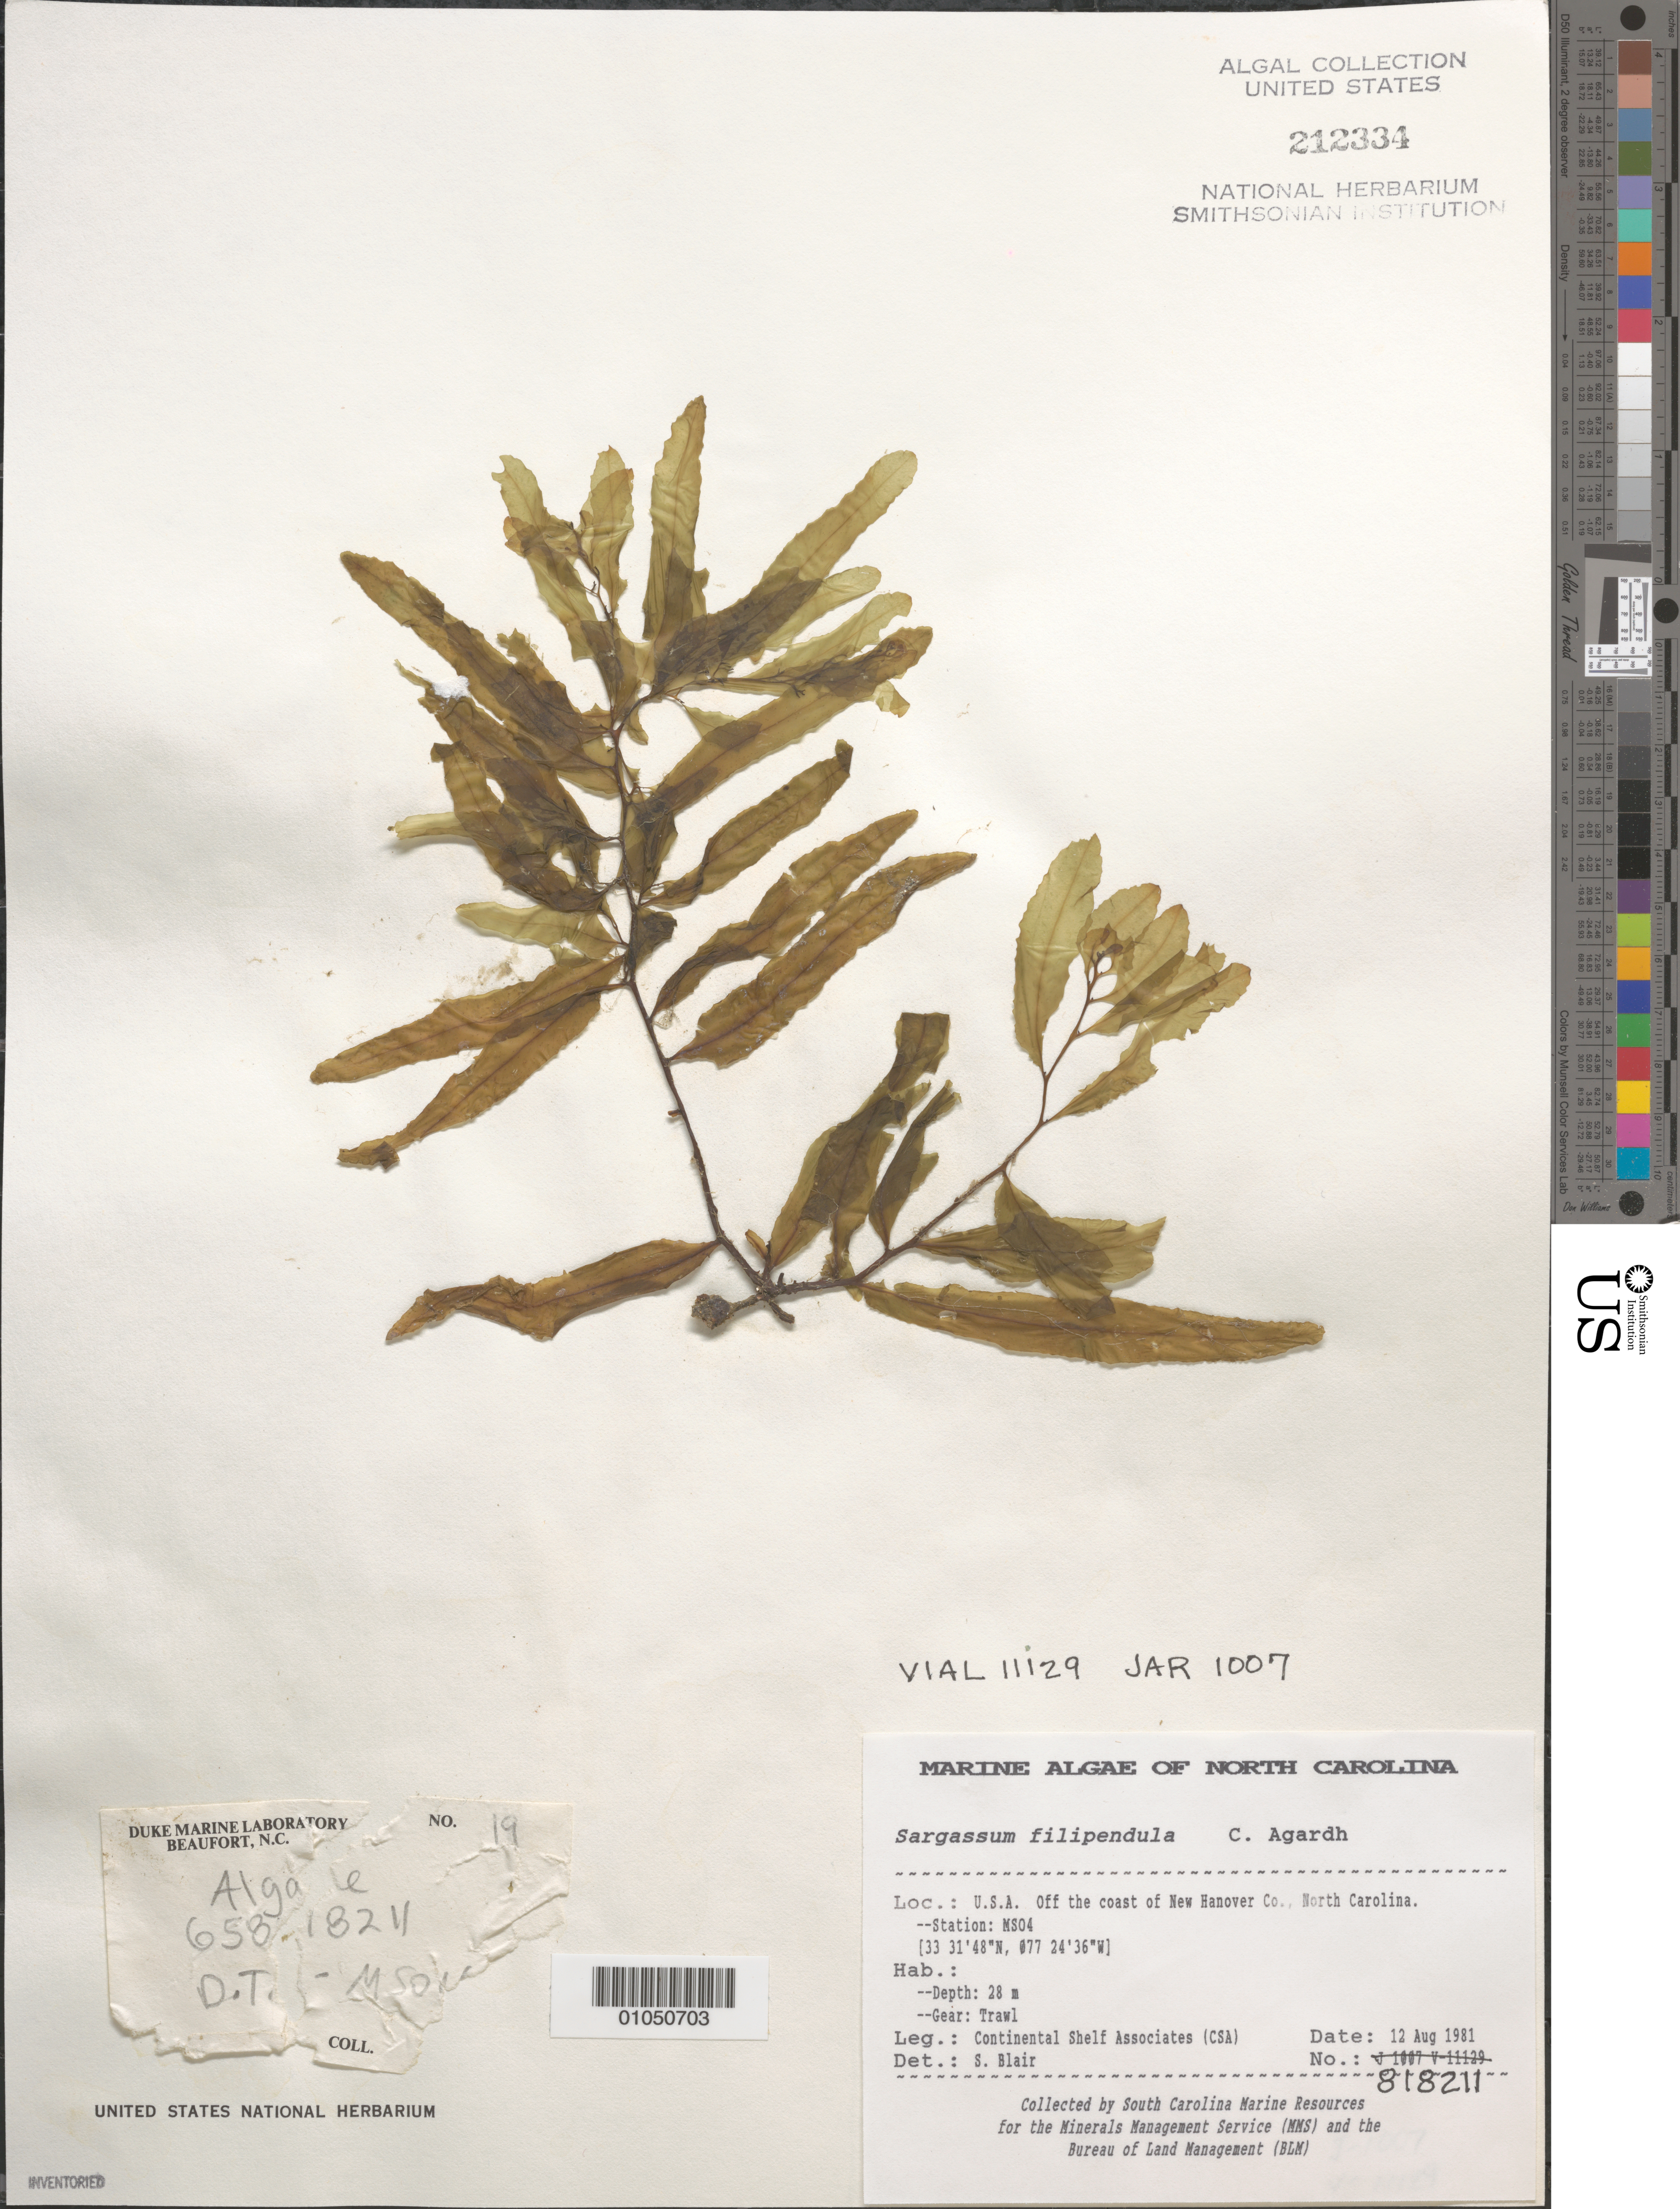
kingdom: Chromista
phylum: Ochrophyta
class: Phaeophyceae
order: Fucales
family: Sargassaceae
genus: Sargassum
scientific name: Sargassum filipendula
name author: C. Agardh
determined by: Blair, S. M.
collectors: Continental Shelf Associates for the MMS/BLM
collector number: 818211 Station MS04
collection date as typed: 12 Aug 1981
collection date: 1981-08-12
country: United States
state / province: North Carolina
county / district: New Hanover County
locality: Off coast of New Hanover County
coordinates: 33 31'48"N, 77 24'36"W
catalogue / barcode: US 212334